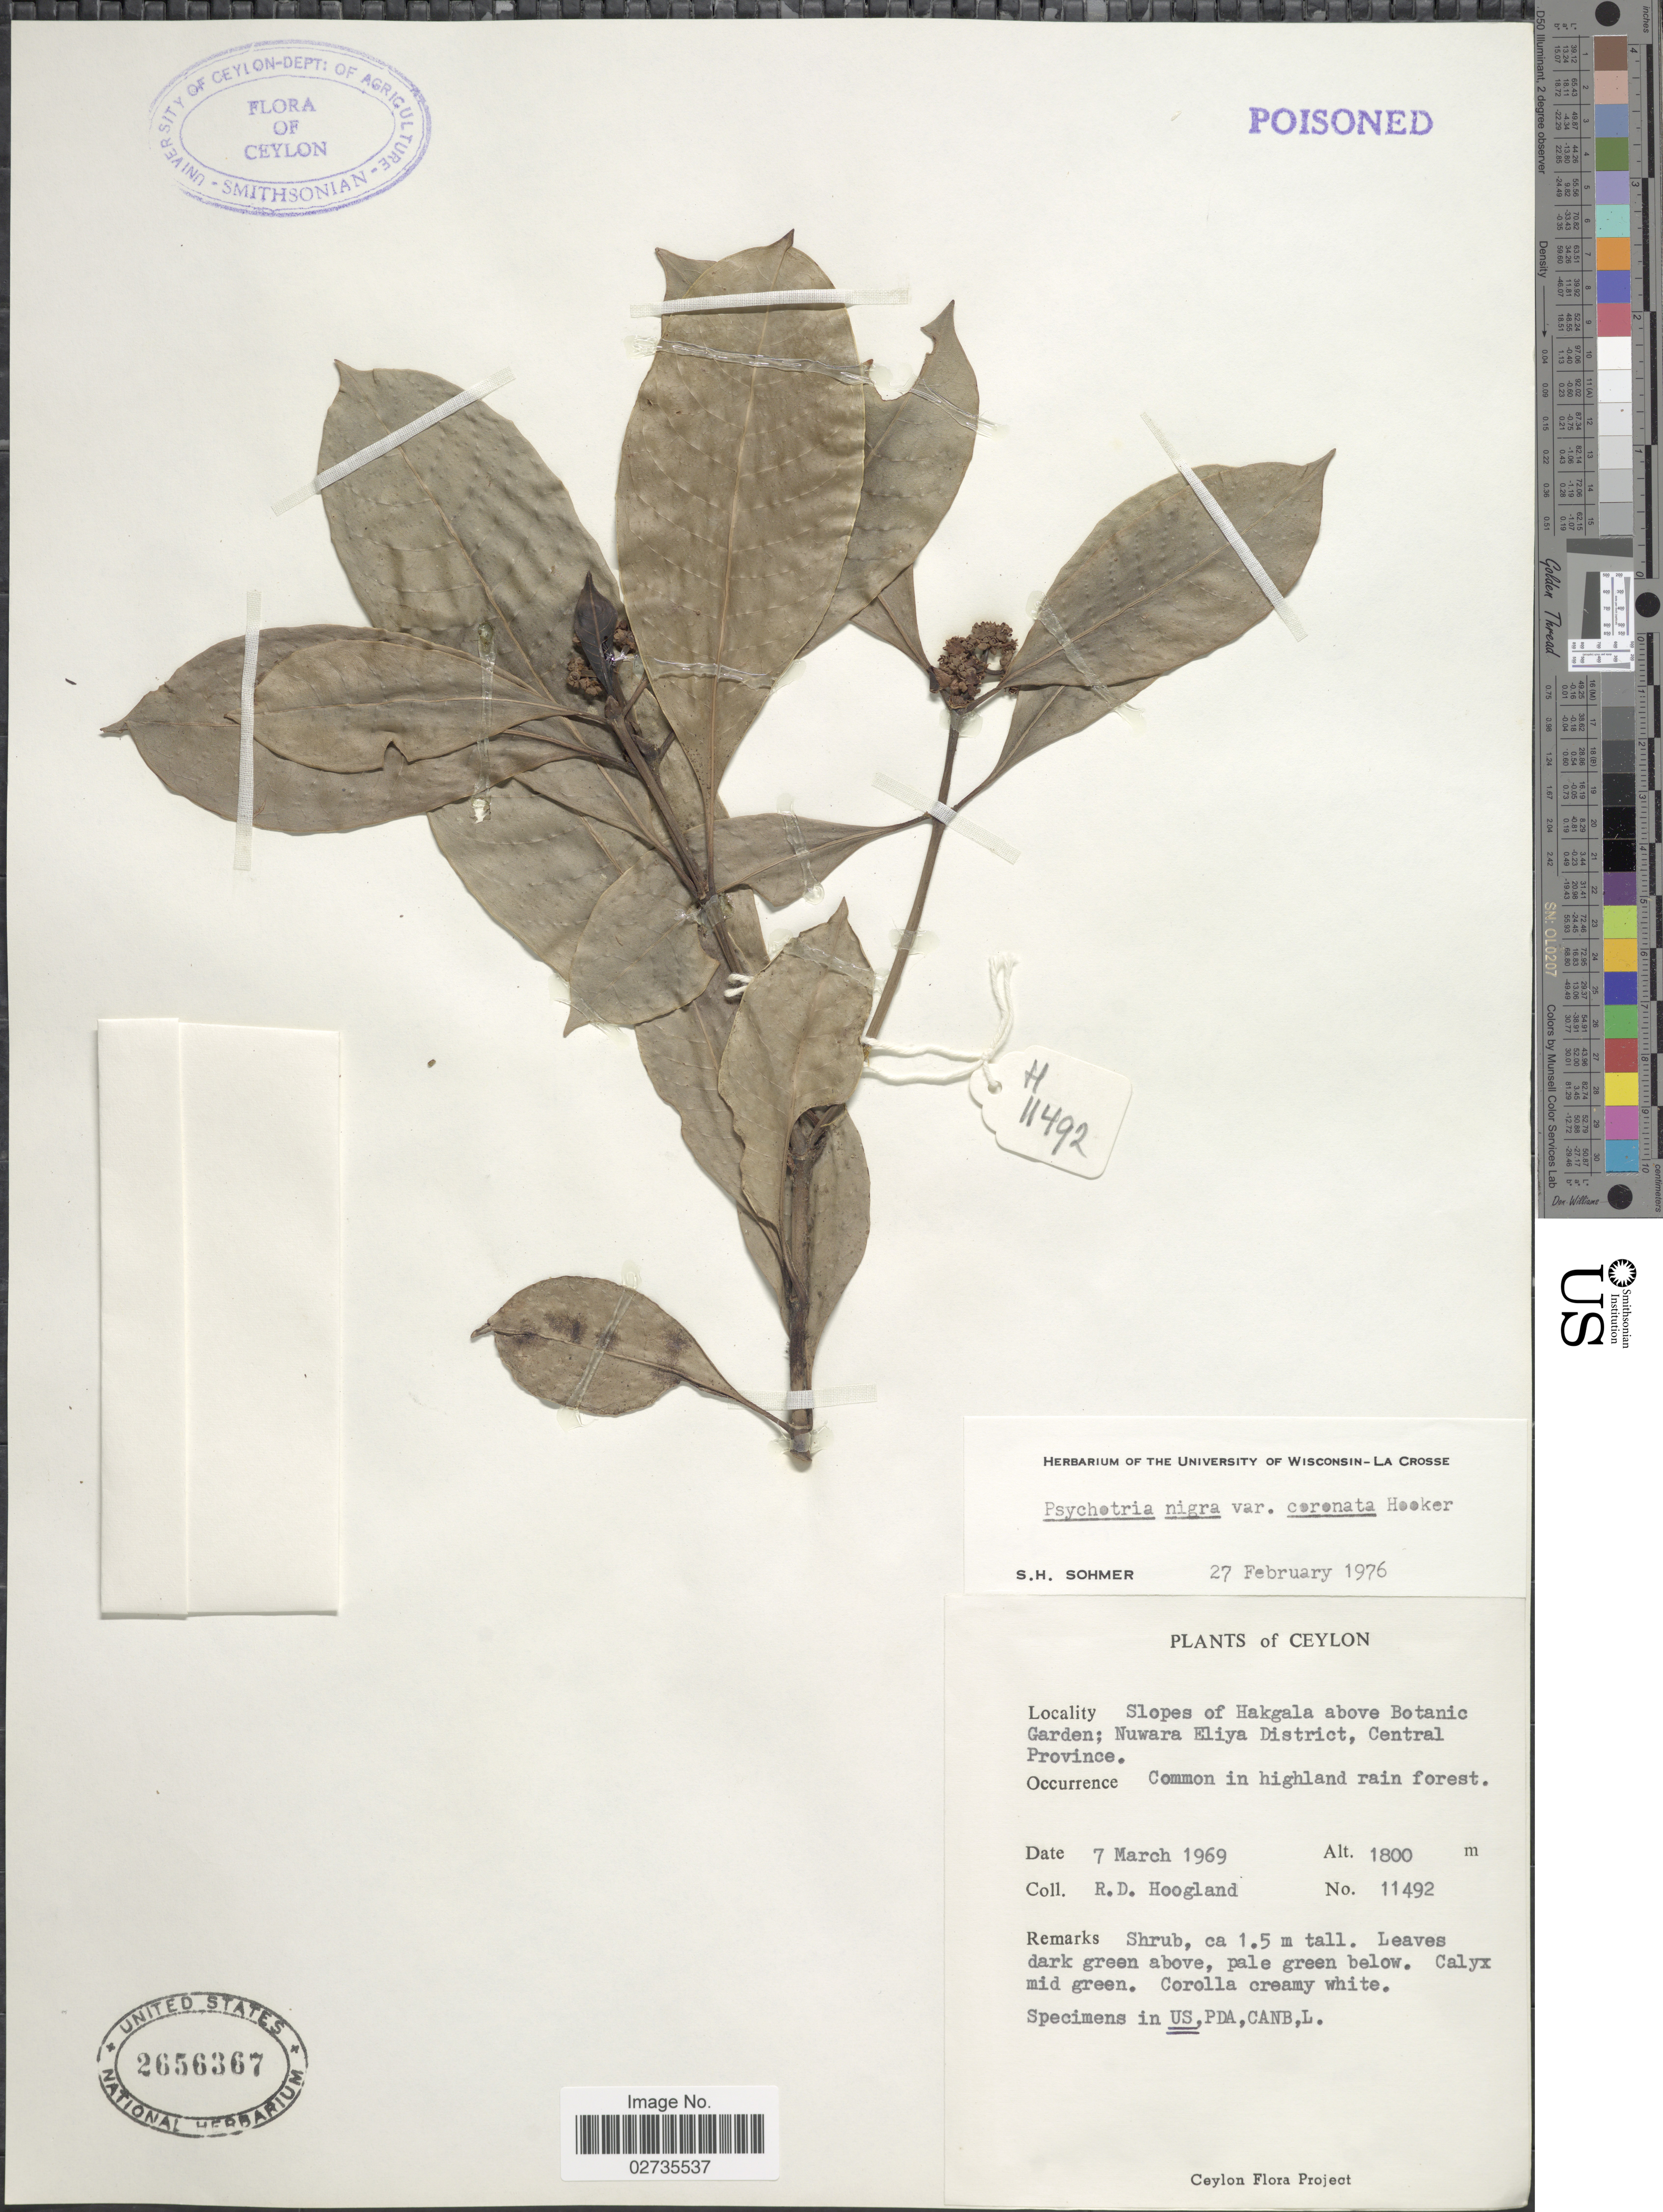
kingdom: Plantae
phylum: Tracheophyta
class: Magnoliopsida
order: Gentianales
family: Rubiaceae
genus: Psychotria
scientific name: Psychotria nigra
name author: (Gaertn.) Alston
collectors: R. D. Hoogland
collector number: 11492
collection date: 1969-03-07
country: Sri Lanka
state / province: Central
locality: Ceylon. Slopes of Hakgala above Botanic Garden; Nuwara Eliya District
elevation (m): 1800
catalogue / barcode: US 2656367